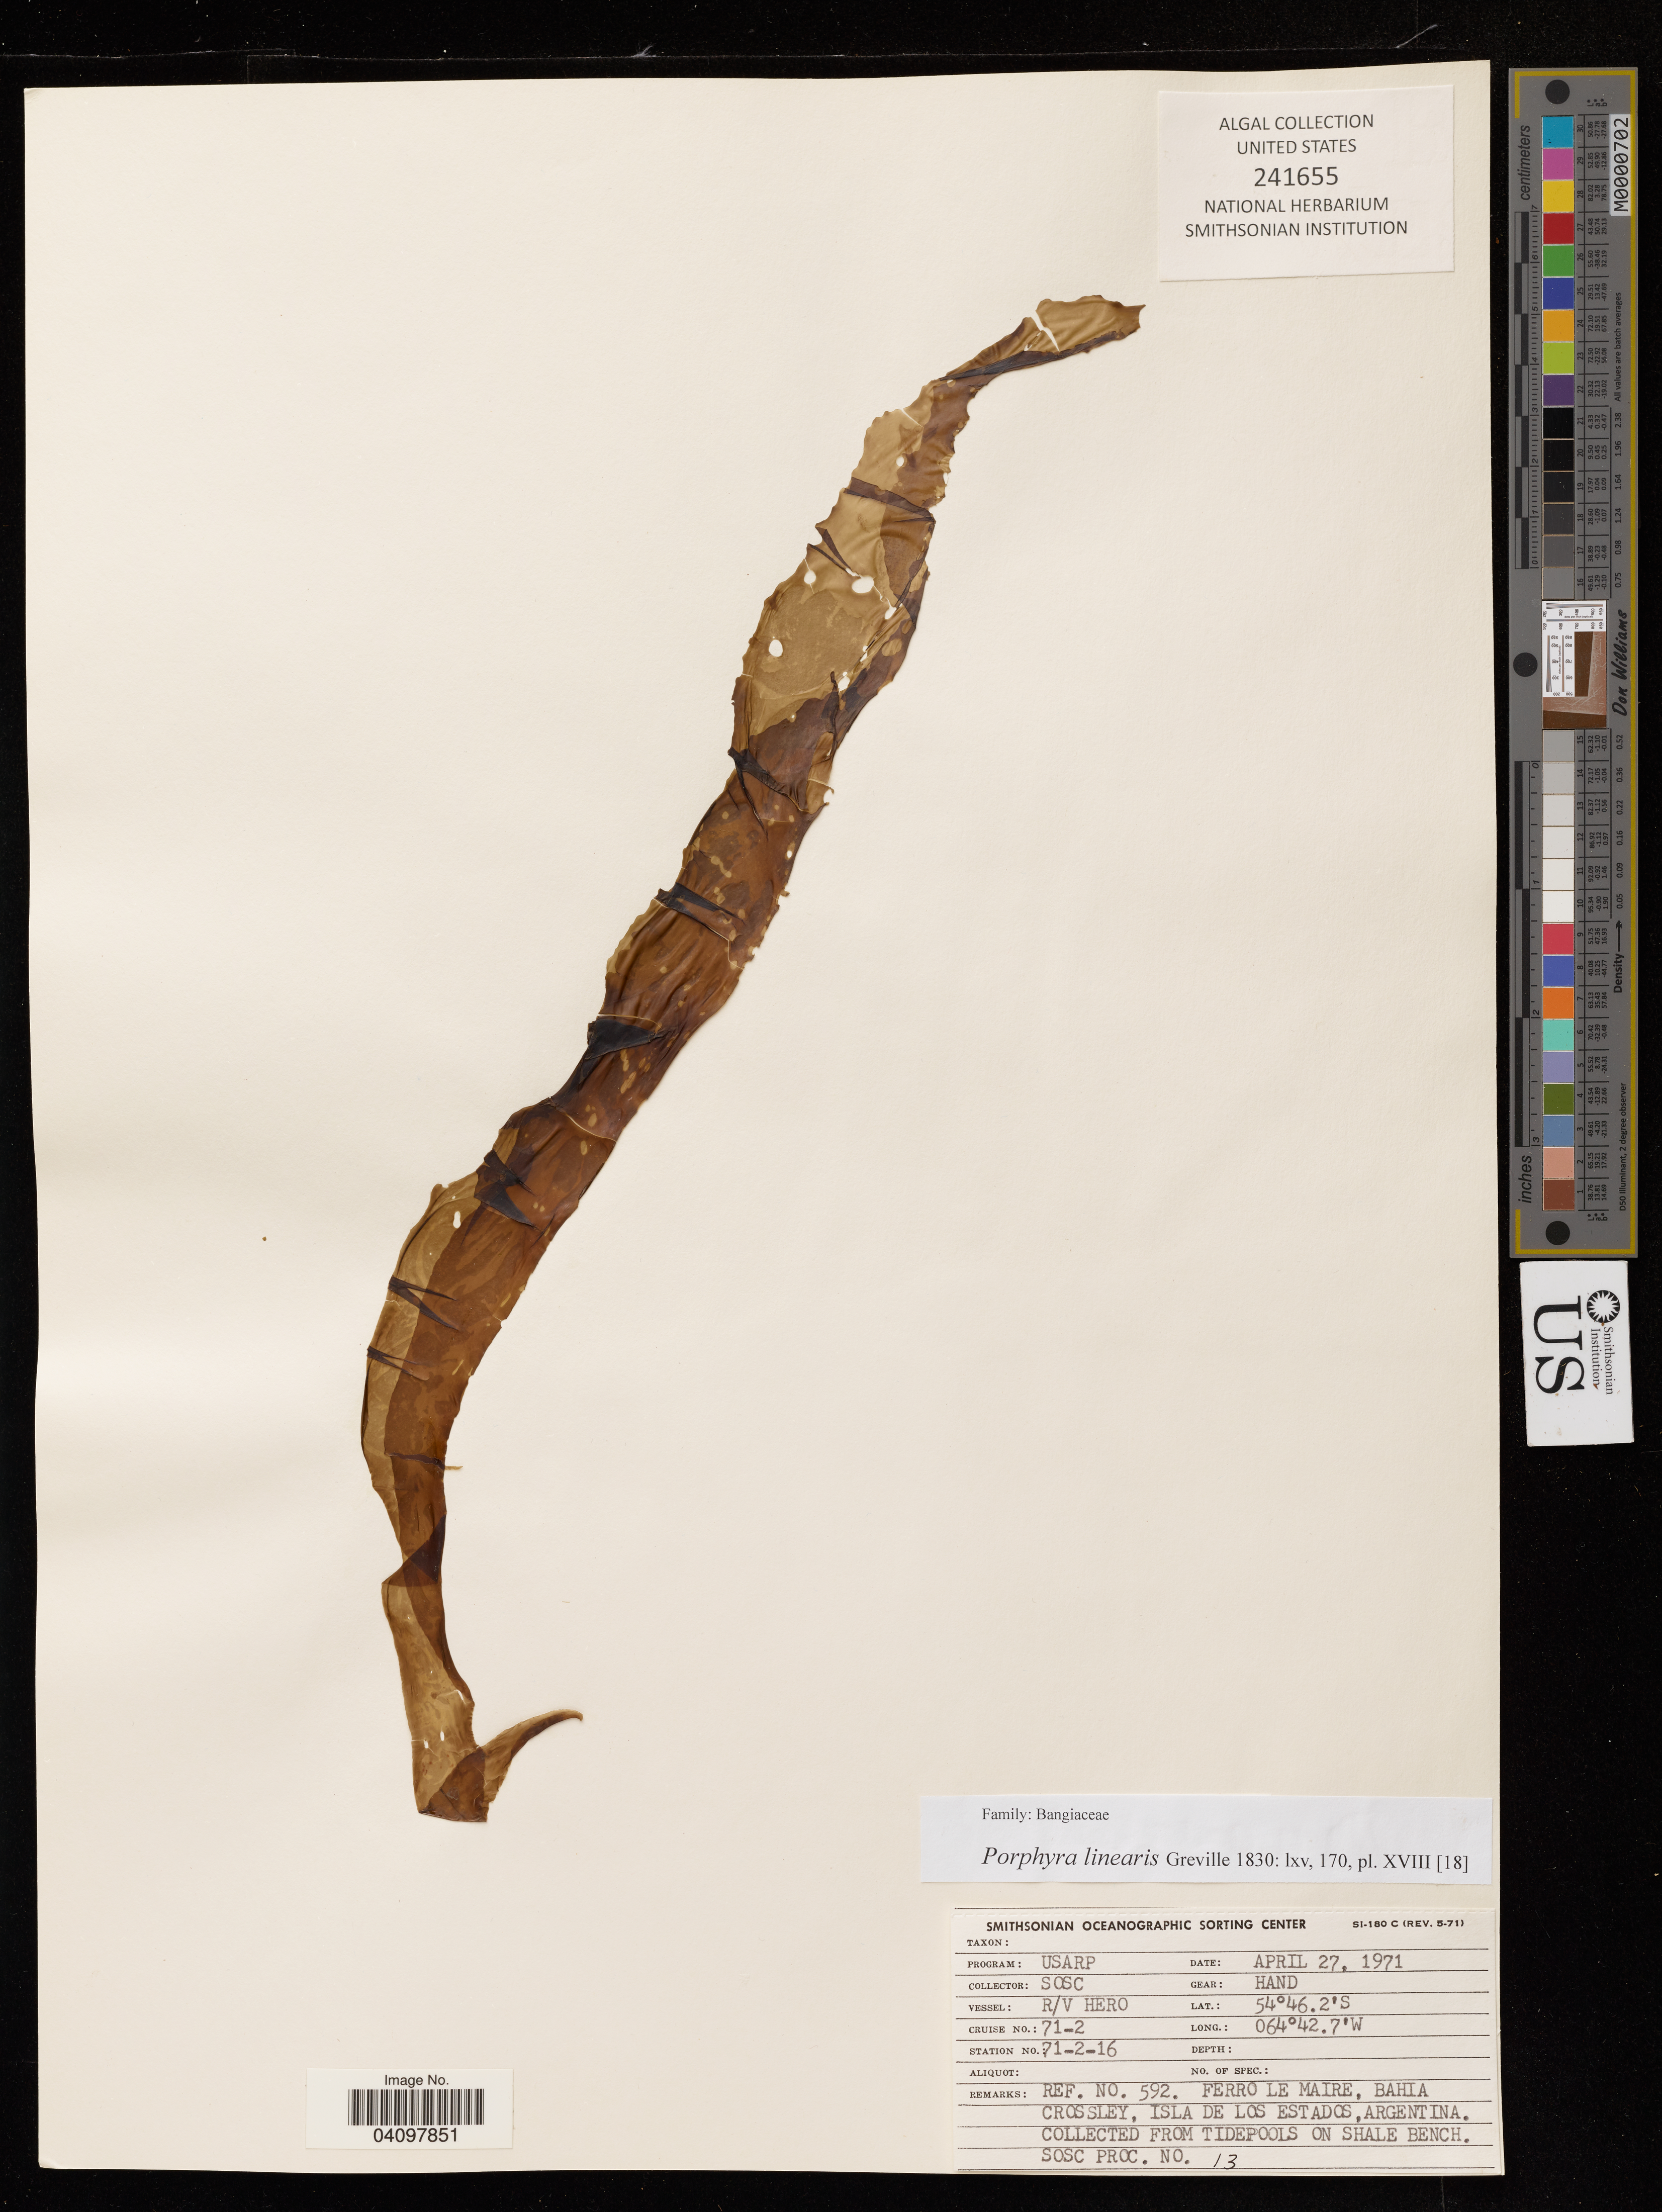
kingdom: Plantae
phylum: Rhodophyta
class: Bangiophyceae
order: Bangiales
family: Bangiaceae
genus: Porphyra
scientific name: Porphyra linearis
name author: Grev.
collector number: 592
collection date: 1971-04-27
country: Argentina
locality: Ferro Le Maire, Bahia Crossley, Isla De Los Estados.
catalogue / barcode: US 241655